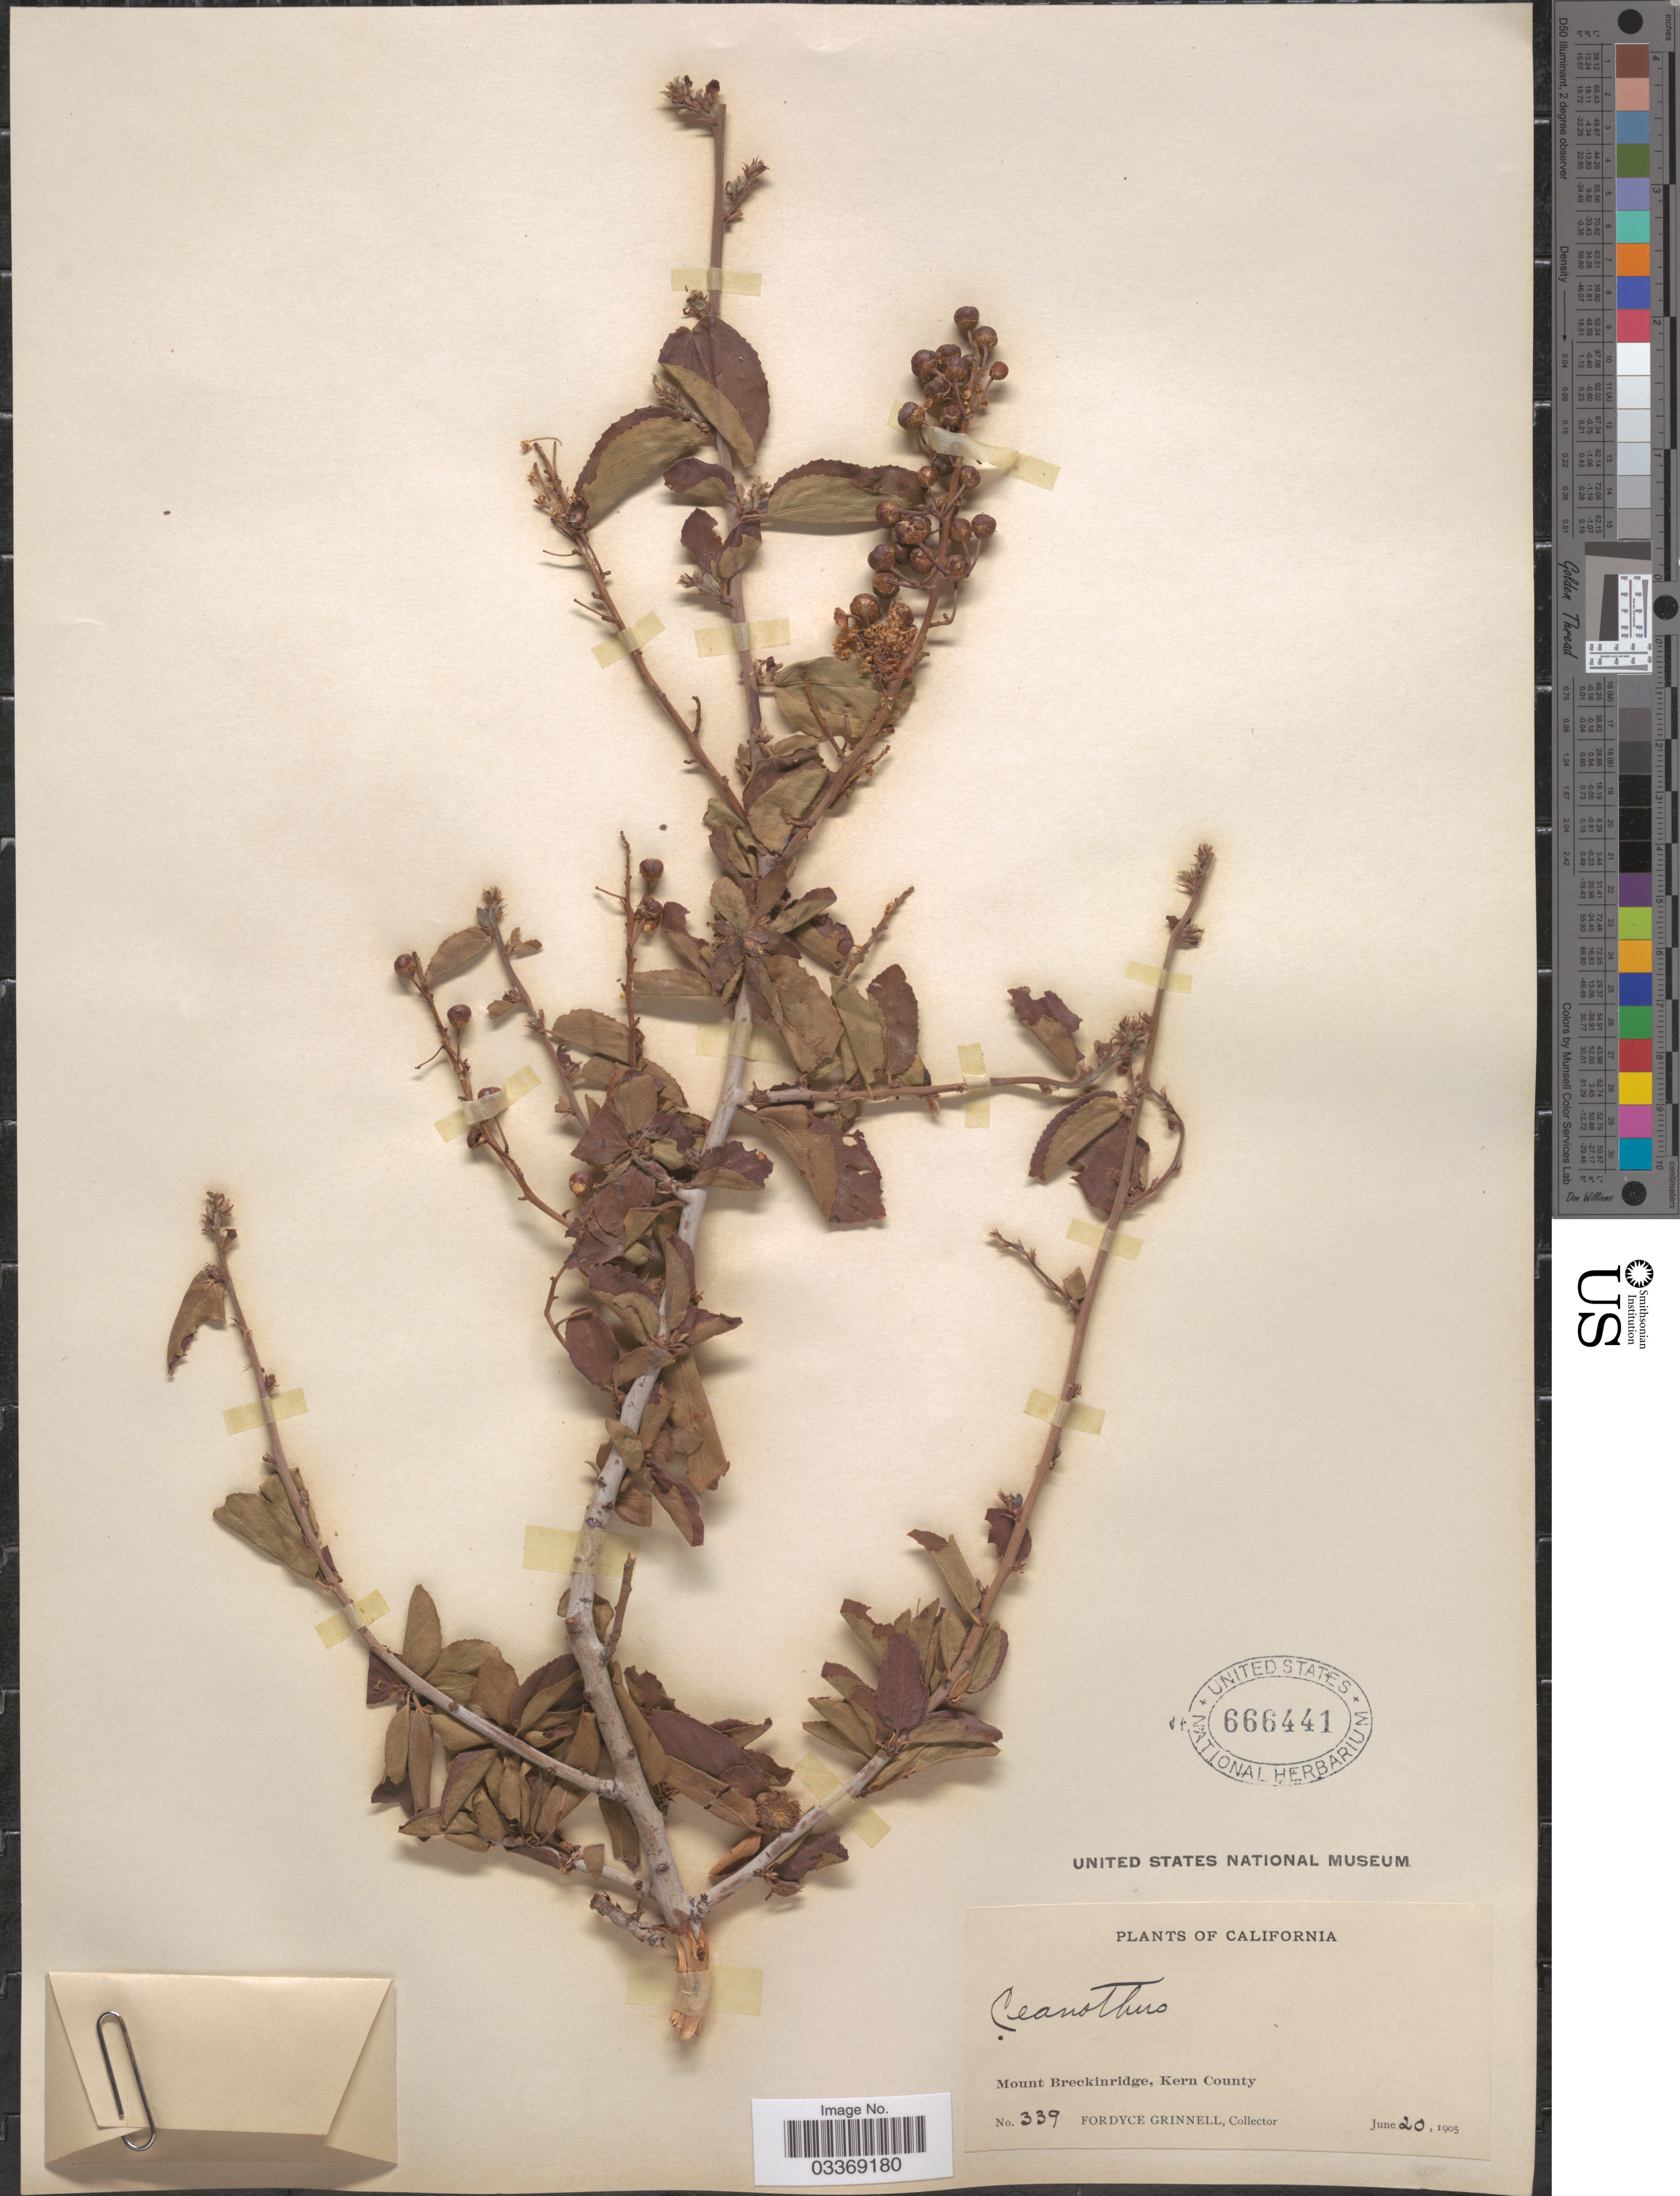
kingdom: Plantae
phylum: Tracheophyta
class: Magnoliopsida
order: Rosales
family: Rhamnaceae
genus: Ceanothus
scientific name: Ceanothus divaricatus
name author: Nutt. ex Torr. & S.F. Gray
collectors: F. Grinnell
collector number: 339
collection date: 1905-06-20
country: United States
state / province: California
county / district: Kern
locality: Mount Breckinridge, Kern County.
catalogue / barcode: US 666441